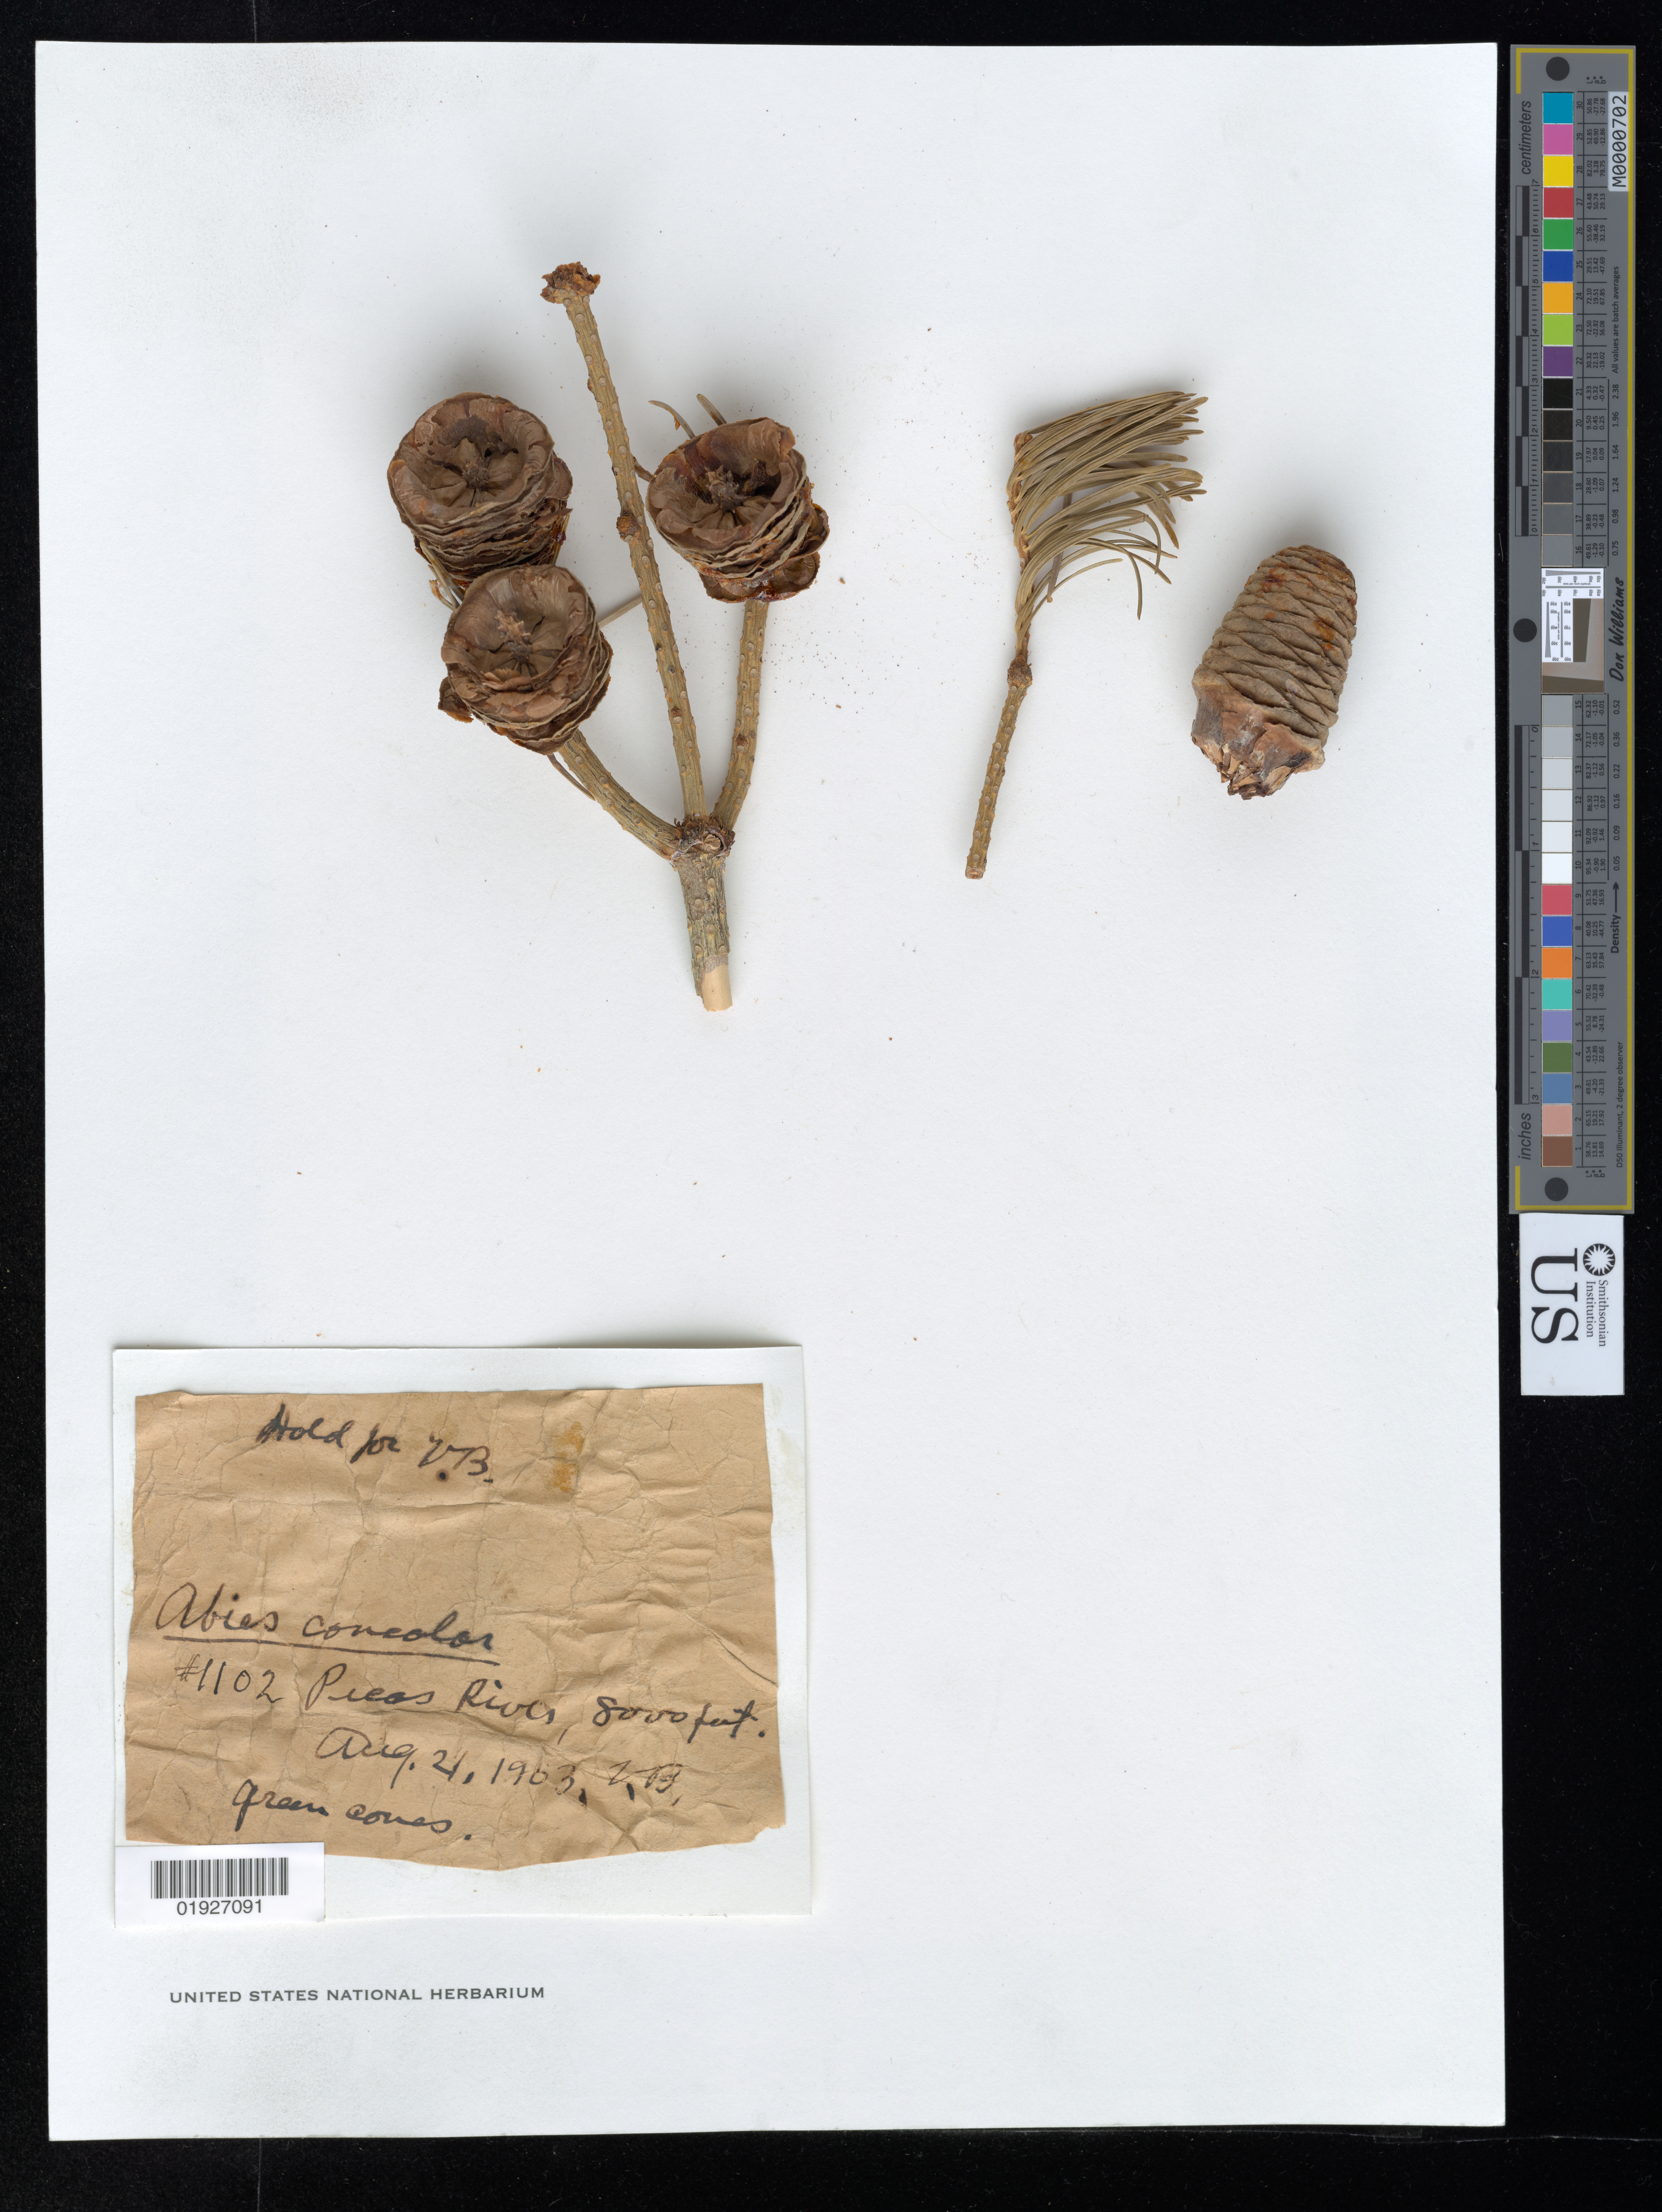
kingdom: Plantae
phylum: Tracheophyta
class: Pinopsida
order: Pinales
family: Pinaceae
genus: Abies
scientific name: Abies concolor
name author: (Gordon & Glend.) Lindl. ex Hildebr.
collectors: V. Bailey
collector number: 1102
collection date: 1903-08-21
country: United States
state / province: New Mexico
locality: Pecos River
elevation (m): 2438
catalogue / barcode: US 590015